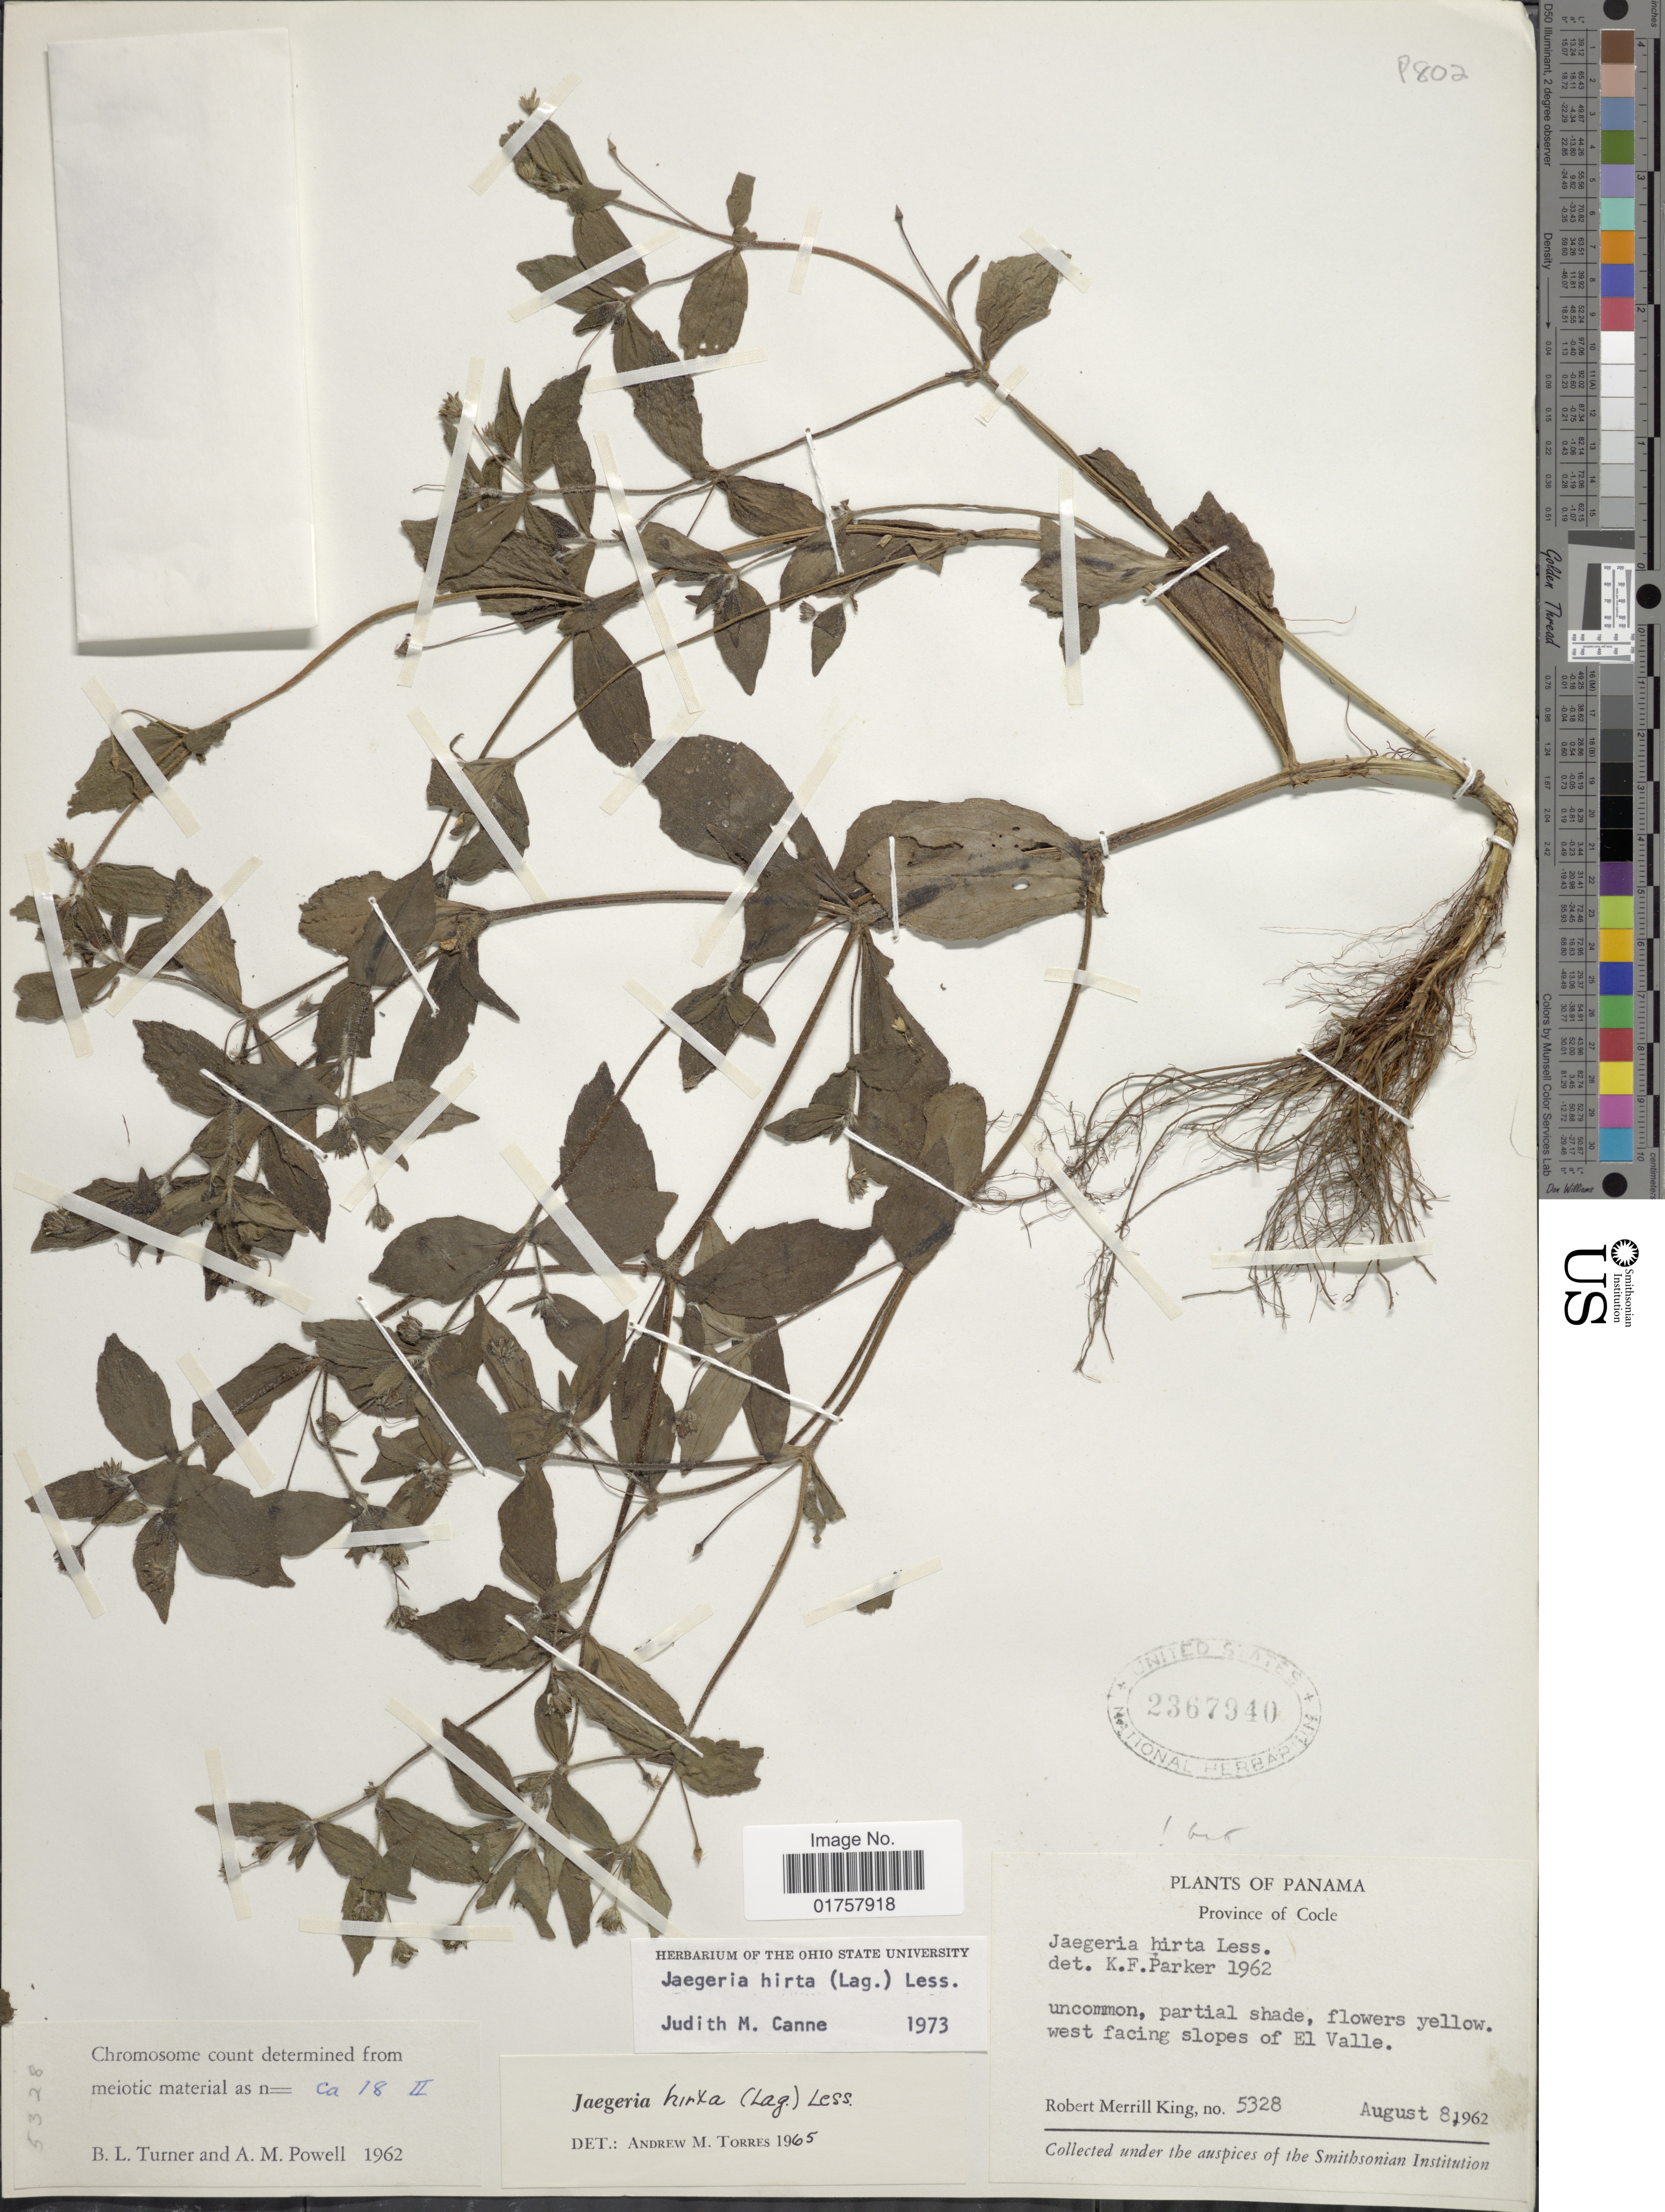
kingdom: Plantae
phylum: Tracheophyta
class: Magnoliopsida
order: Asterales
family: Asteraceae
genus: Jaegeria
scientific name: Jaegeria hirta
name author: (Lag.) Less.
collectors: R. M. King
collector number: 5328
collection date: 1962-08-08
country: Panama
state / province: Coclé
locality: West facing slopes of El Valle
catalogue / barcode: US 2367940